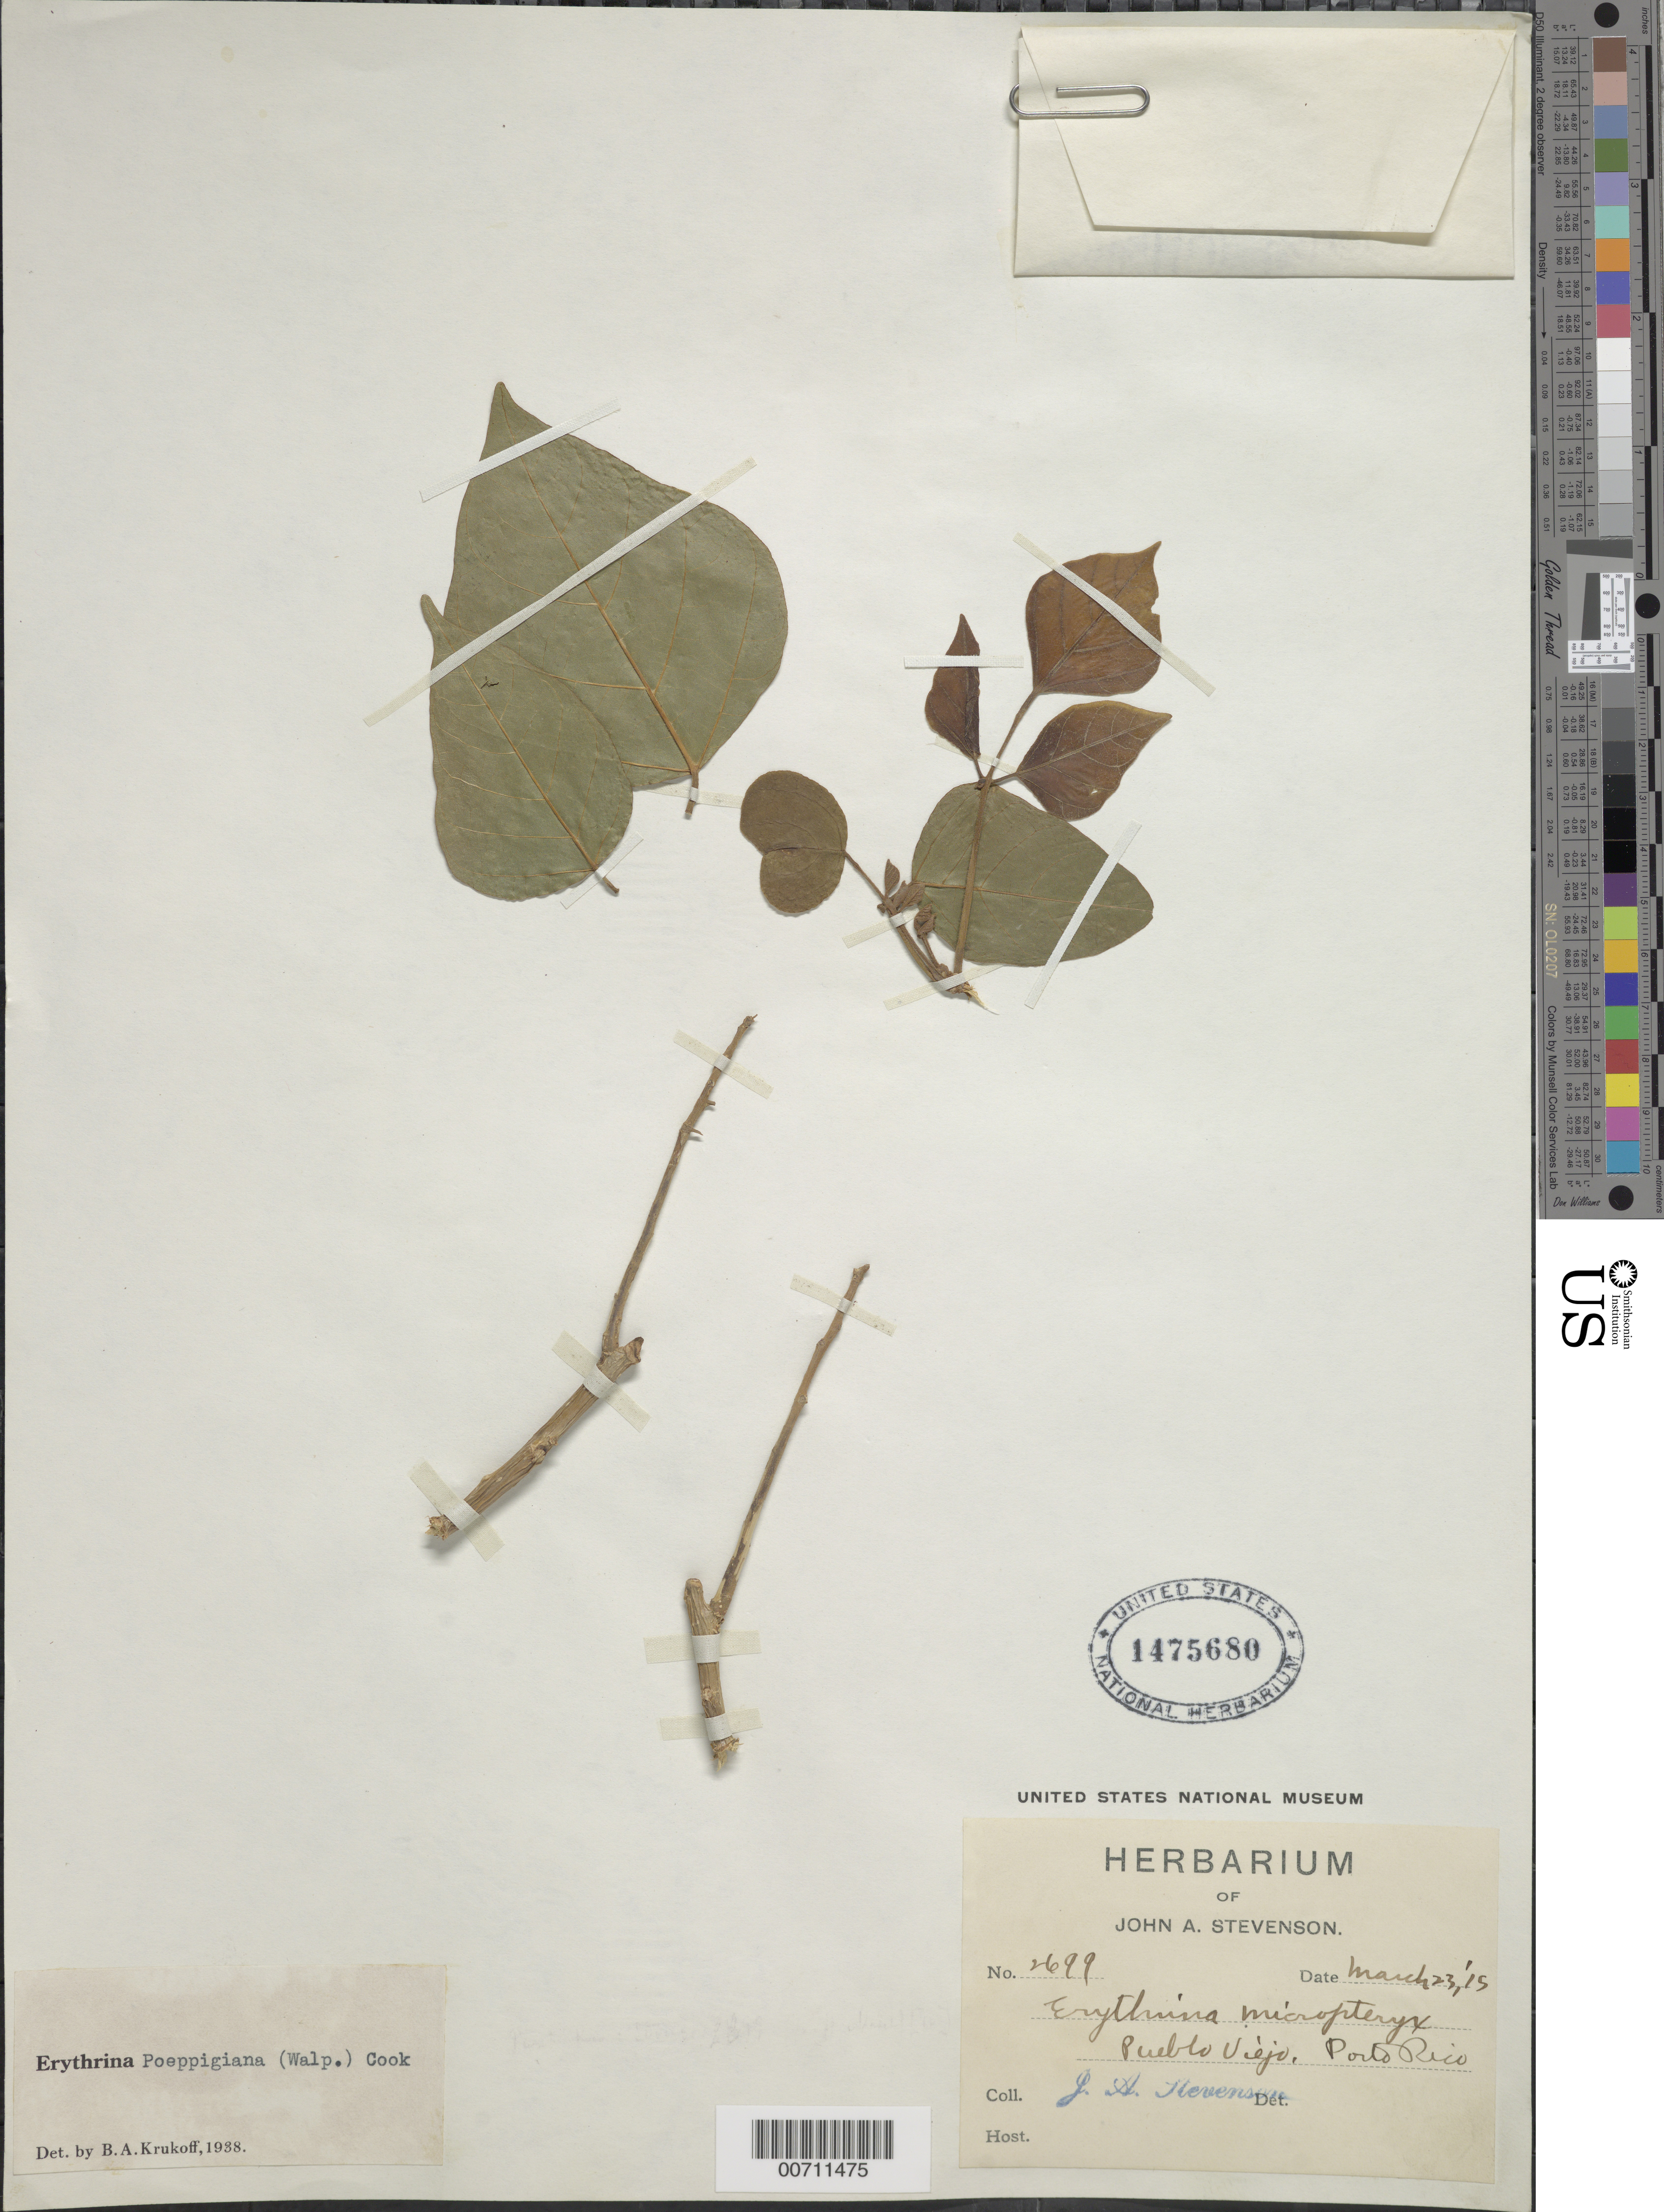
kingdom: Plantae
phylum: Tracheophyta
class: Magnoliopsida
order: Fabales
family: Fabaceae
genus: Erythrina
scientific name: Erythrina poeppigiana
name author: (Walp.) O.F. Cook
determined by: Krukoff, B. A.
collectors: J. Stevenson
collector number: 2699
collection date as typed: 23 Mar 1915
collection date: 1915-03-23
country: Puerto Rico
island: Greater Antilles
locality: Pueblo Viejo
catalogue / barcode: US 1475680